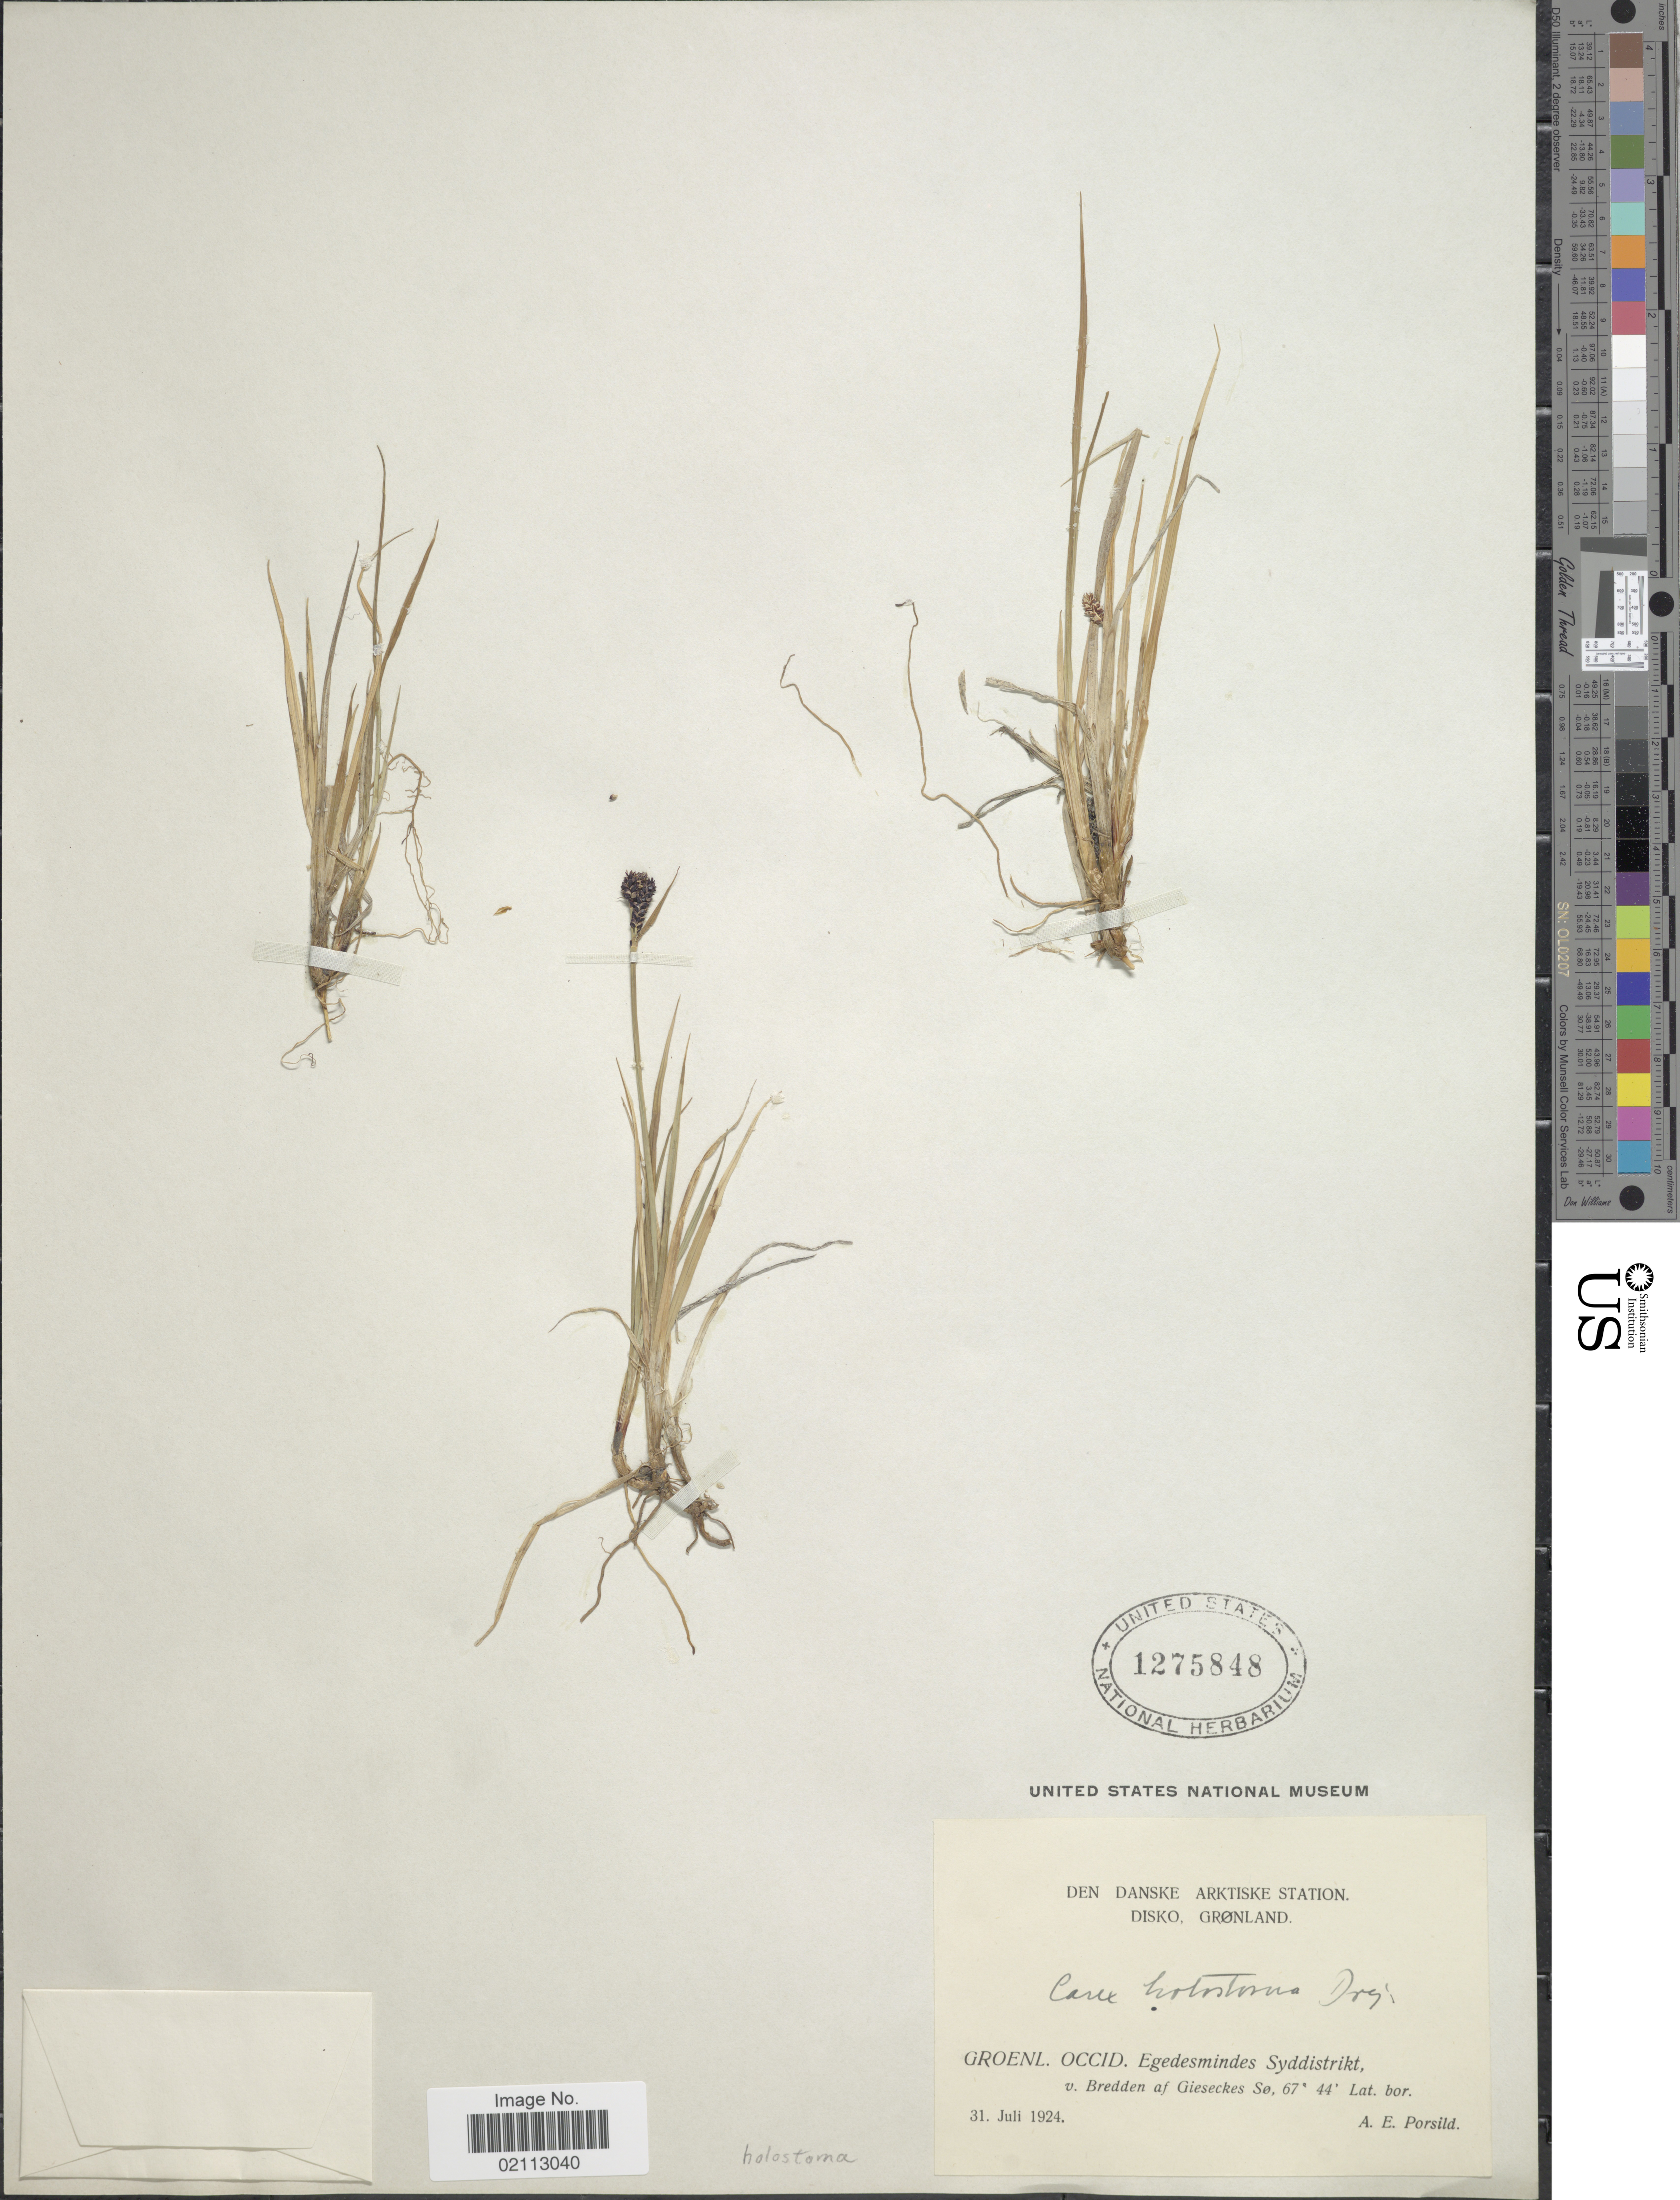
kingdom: Plantae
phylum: Tracheophyta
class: Liliopsida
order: Poales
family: Cyperaceae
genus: Carex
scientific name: Carex holostoma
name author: Drejer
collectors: A. E. Porsild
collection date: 1924-07-31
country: Greenland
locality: Den Danske Arktiske Station. Disko, Gronland. Gronl. Occid. Egedesmindes Syddistrikt, v. Bredden af Gieseckes So.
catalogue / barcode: US 1275848